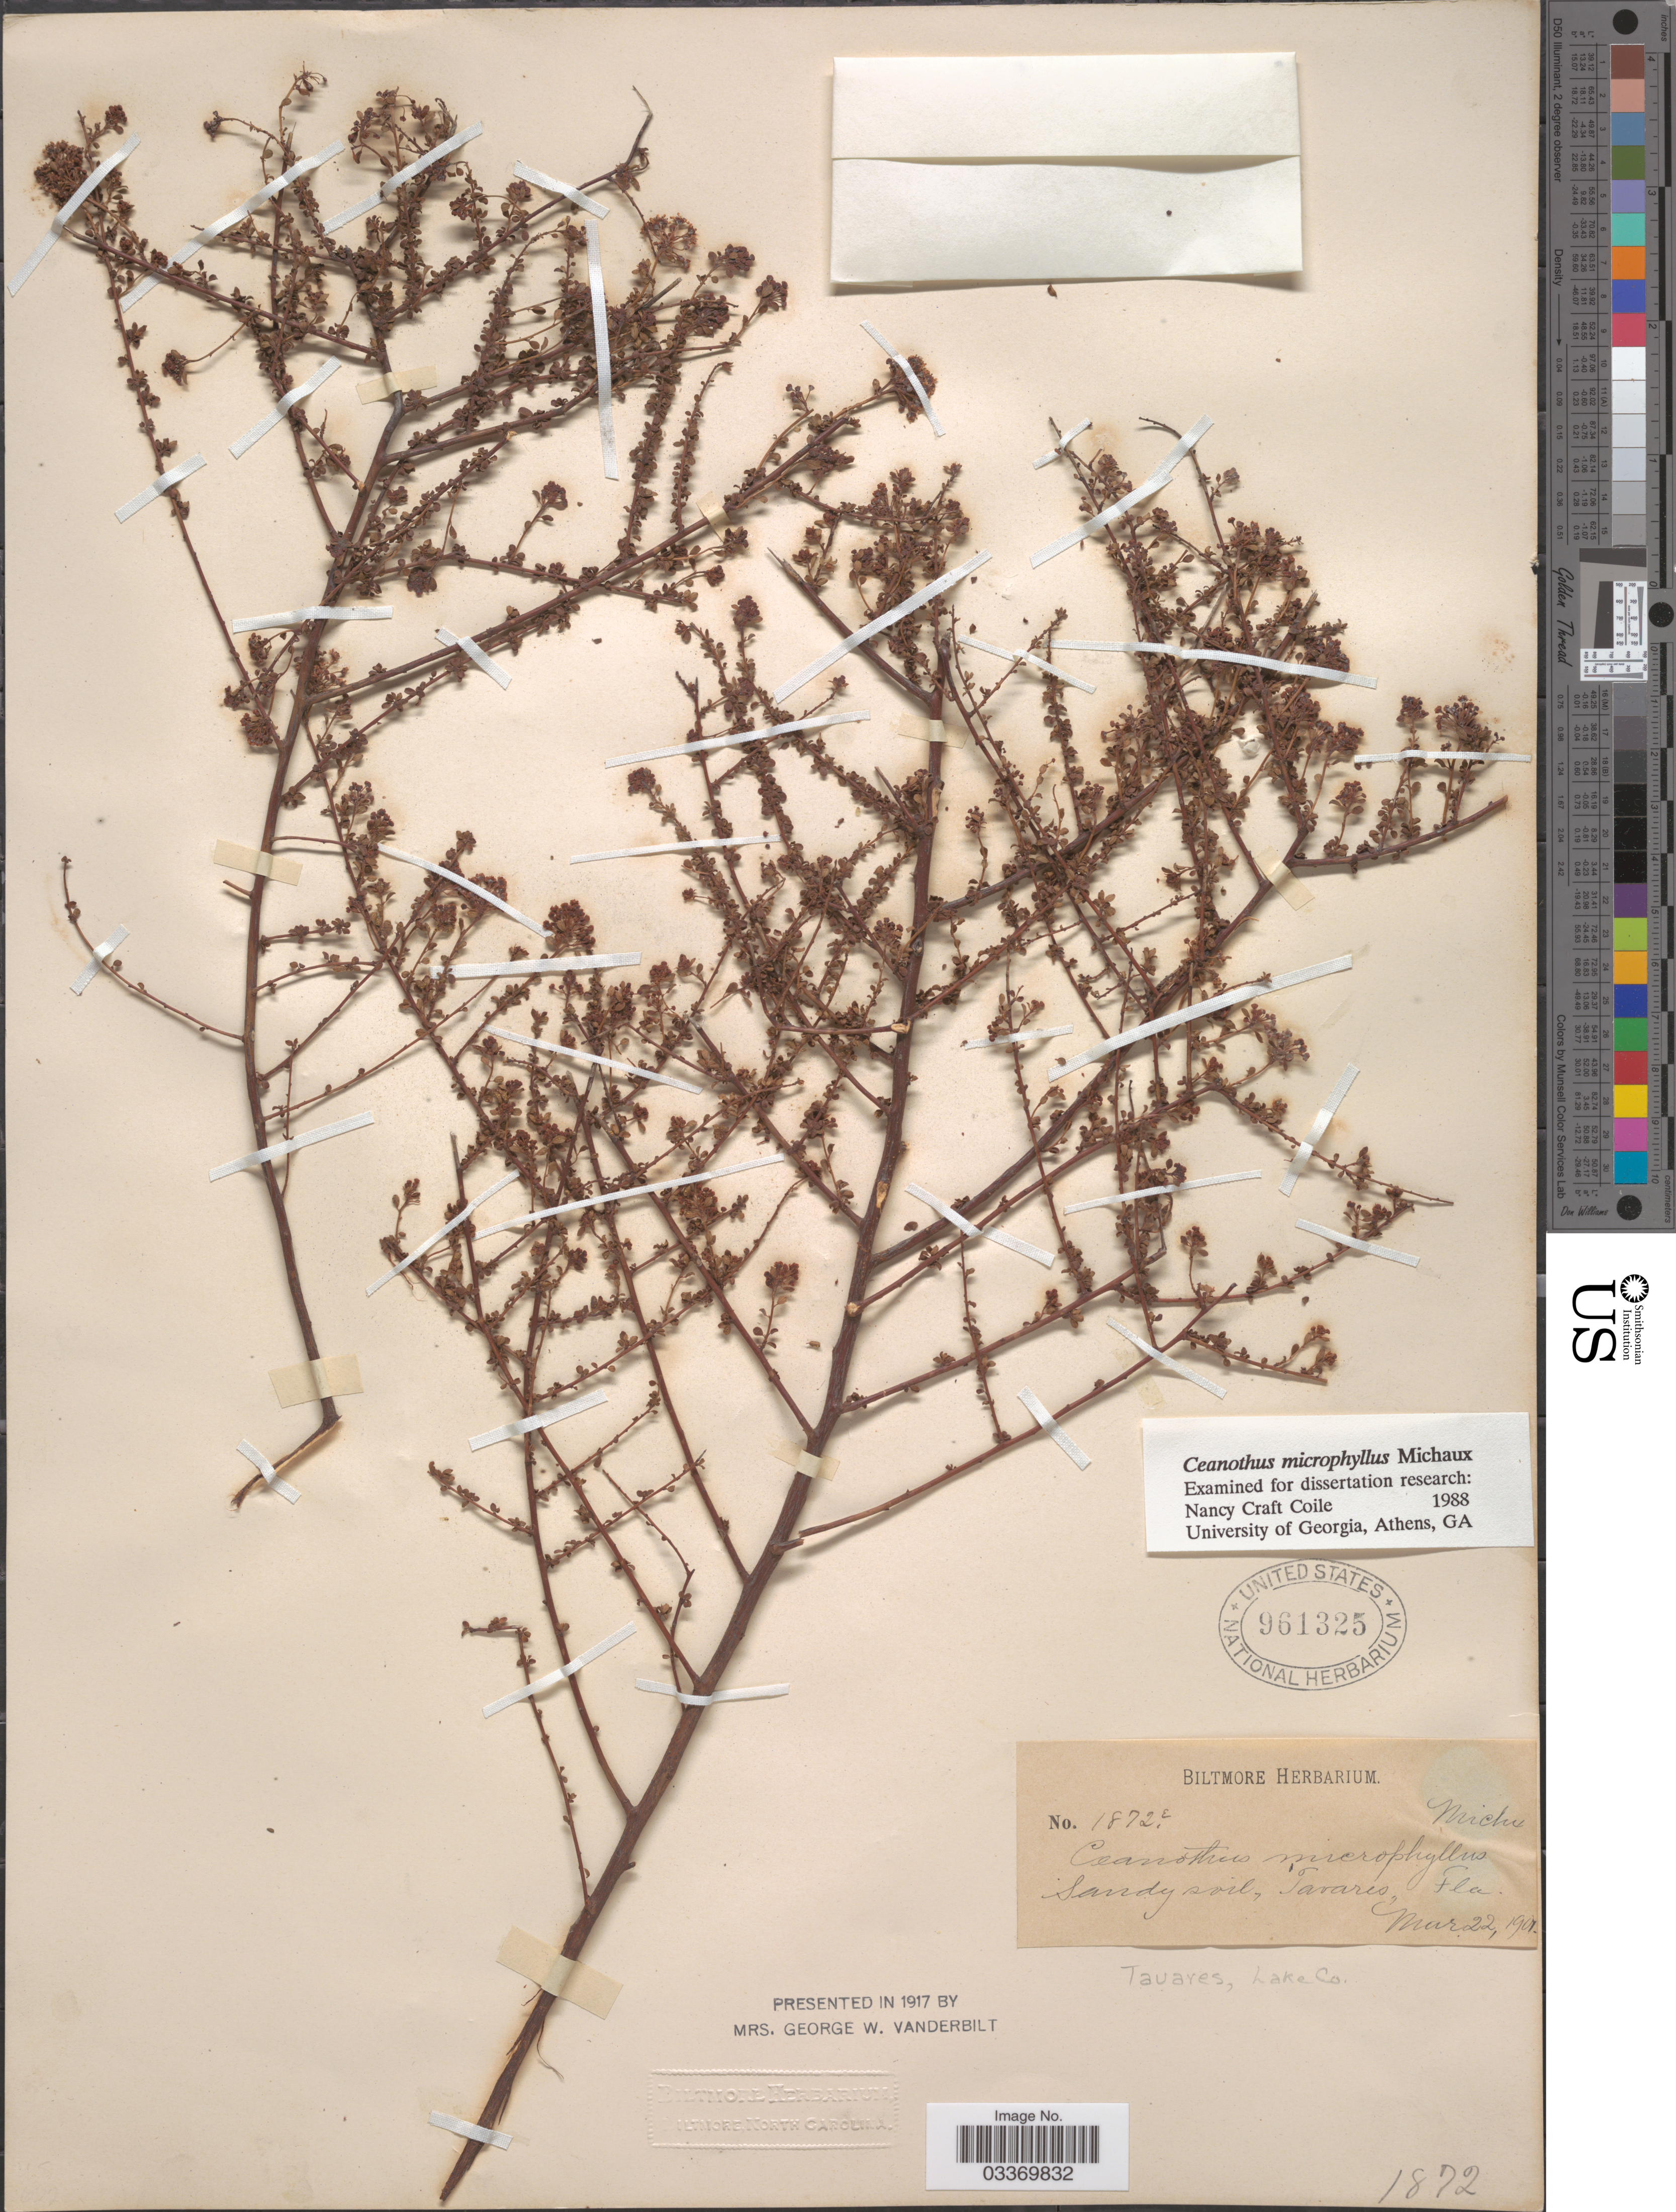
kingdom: Plantae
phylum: Tracheophyta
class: Magnoliopsida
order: Rosales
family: Rhamnaceae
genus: Ceanothus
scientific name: Ceanothus microphyllus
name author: Michx.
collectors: ex herb. Biltmore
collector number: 1872e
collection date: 1901-03-22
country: United States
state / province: Florida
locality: Tavares, Lake Co.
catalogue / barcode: US 961325